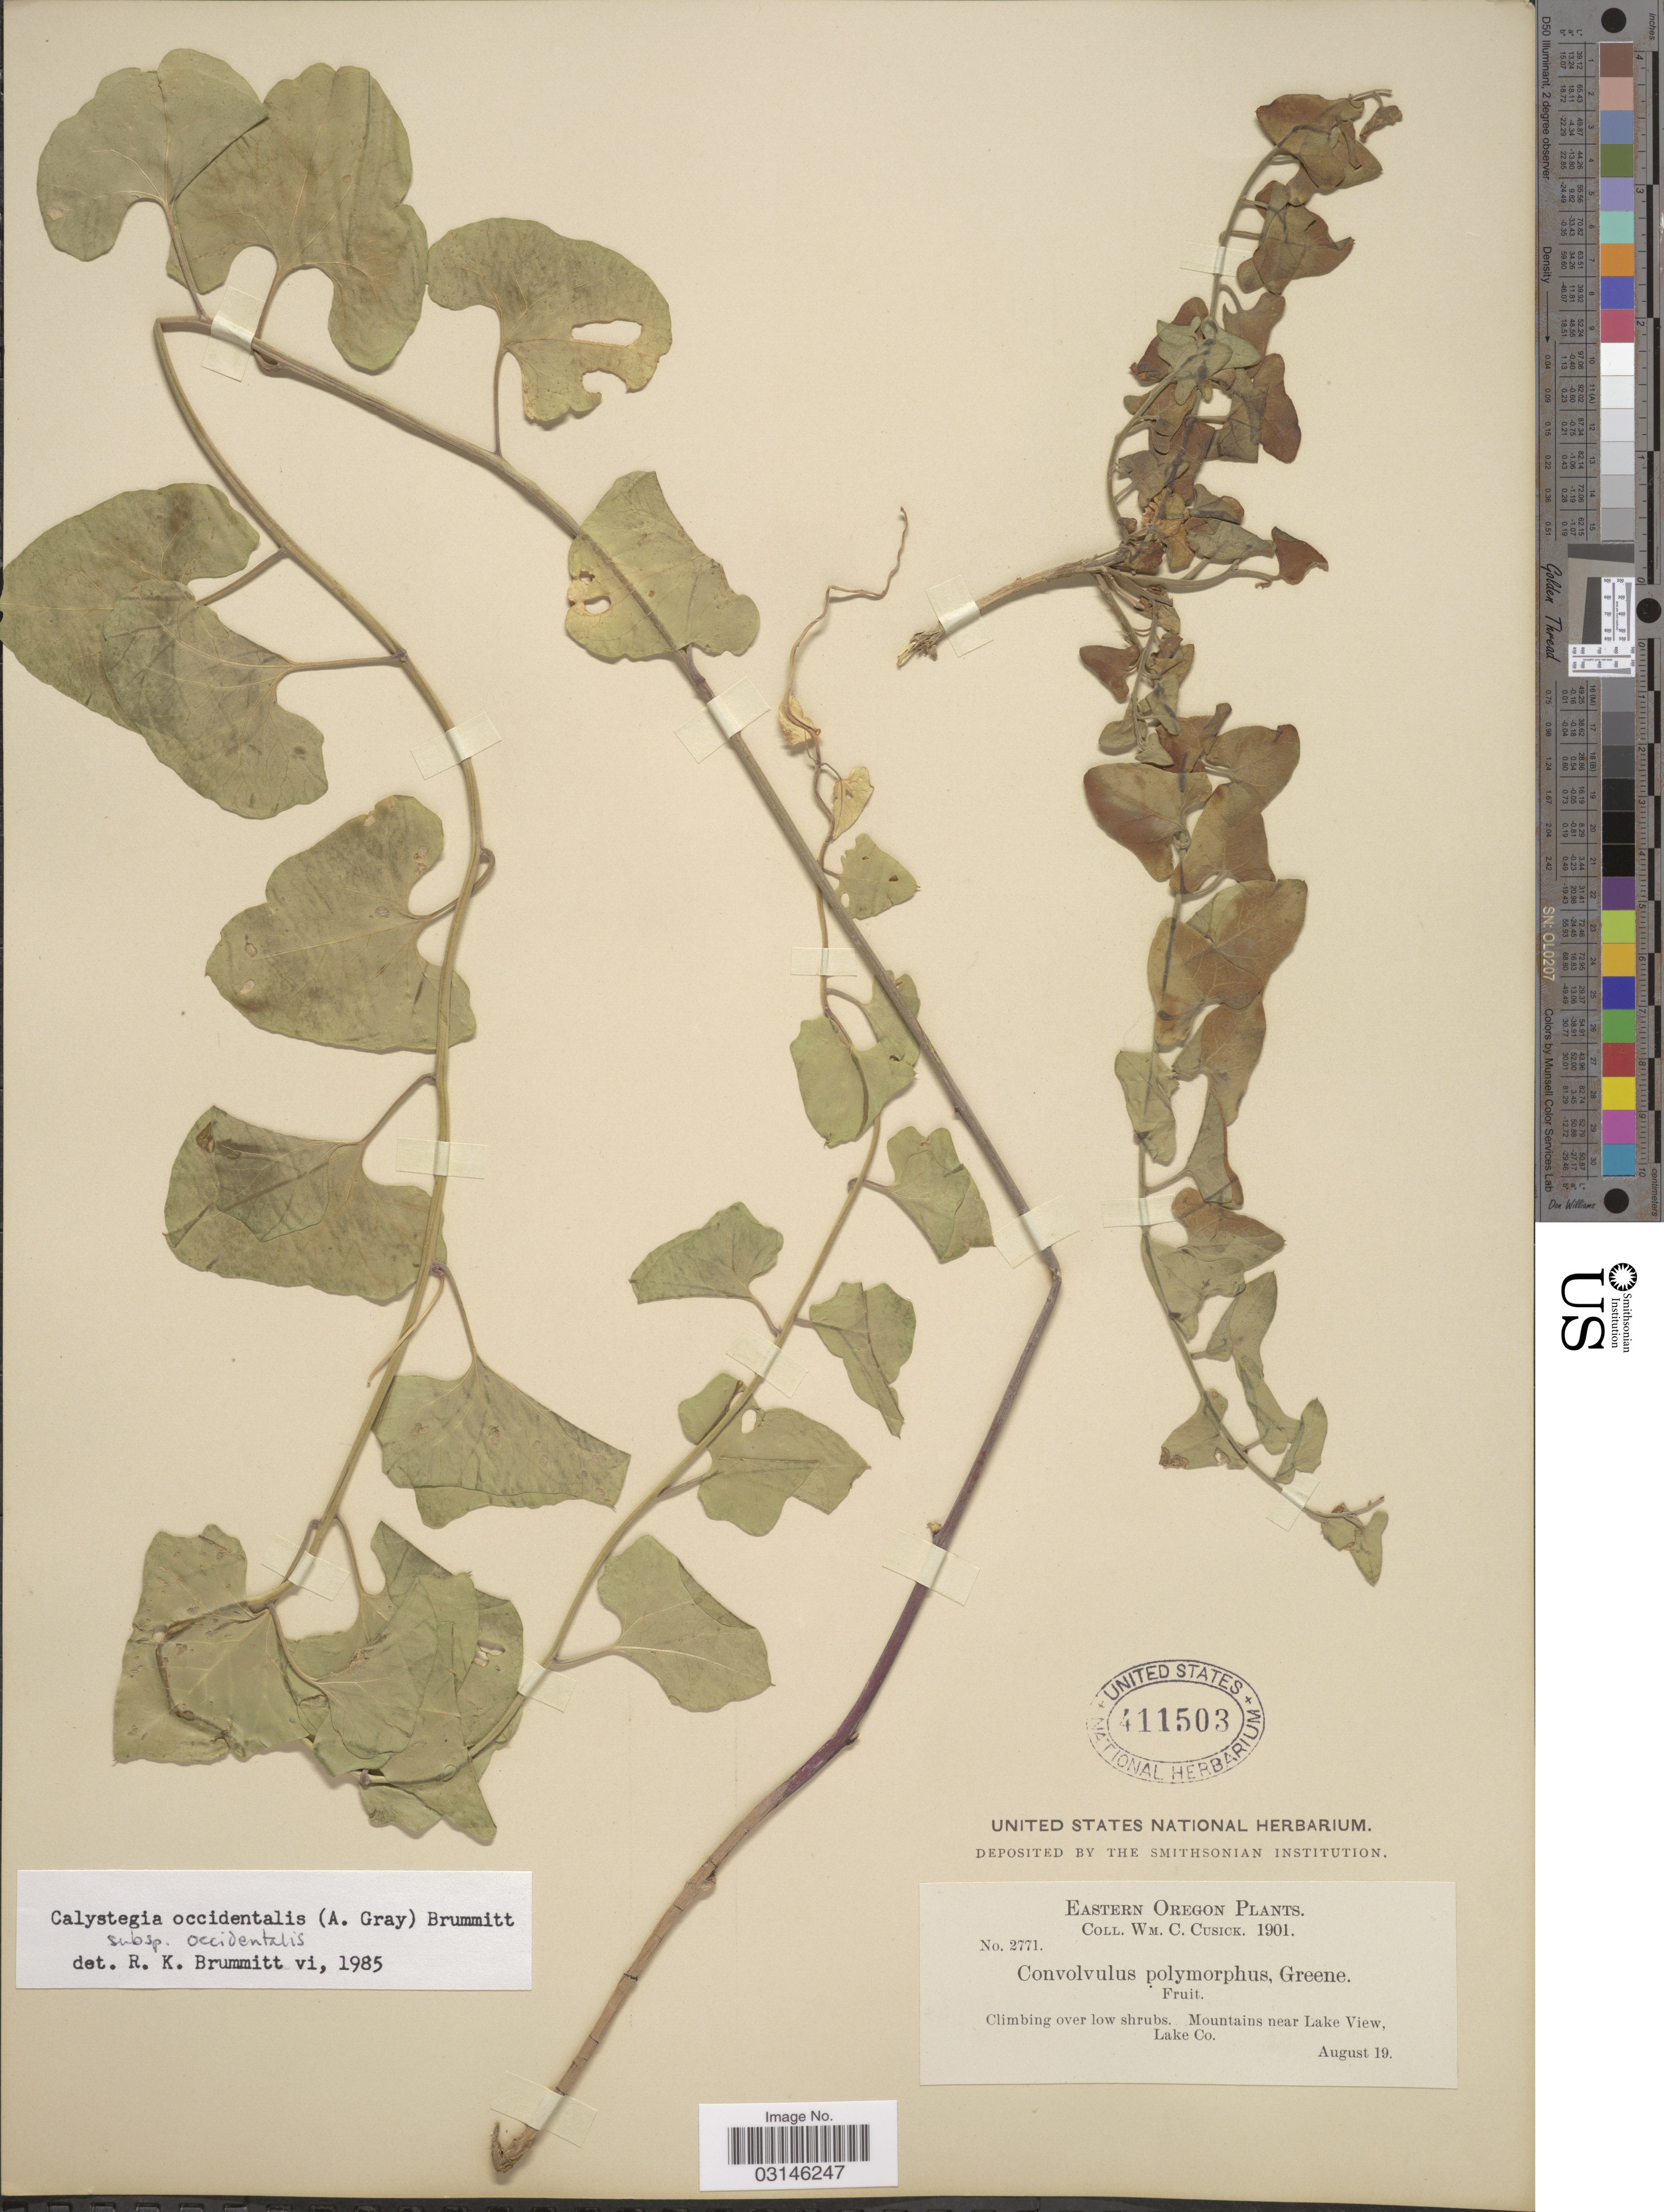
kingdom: Plantae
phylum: Tracheophyta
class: Magnoliopsida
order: Solanales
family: Convolvulaceae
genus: Calystegia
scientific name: Calystegia occidentalis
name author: (A. Gray) Brummitt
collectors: W. C. Cusick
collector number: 2771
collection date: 1901-08-19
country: United States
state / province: Oregon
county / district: Lake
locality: Eastern Oregon, Climbing over low shrubs. Mountains near Lake View, Lake Co.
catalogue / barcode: US 411503